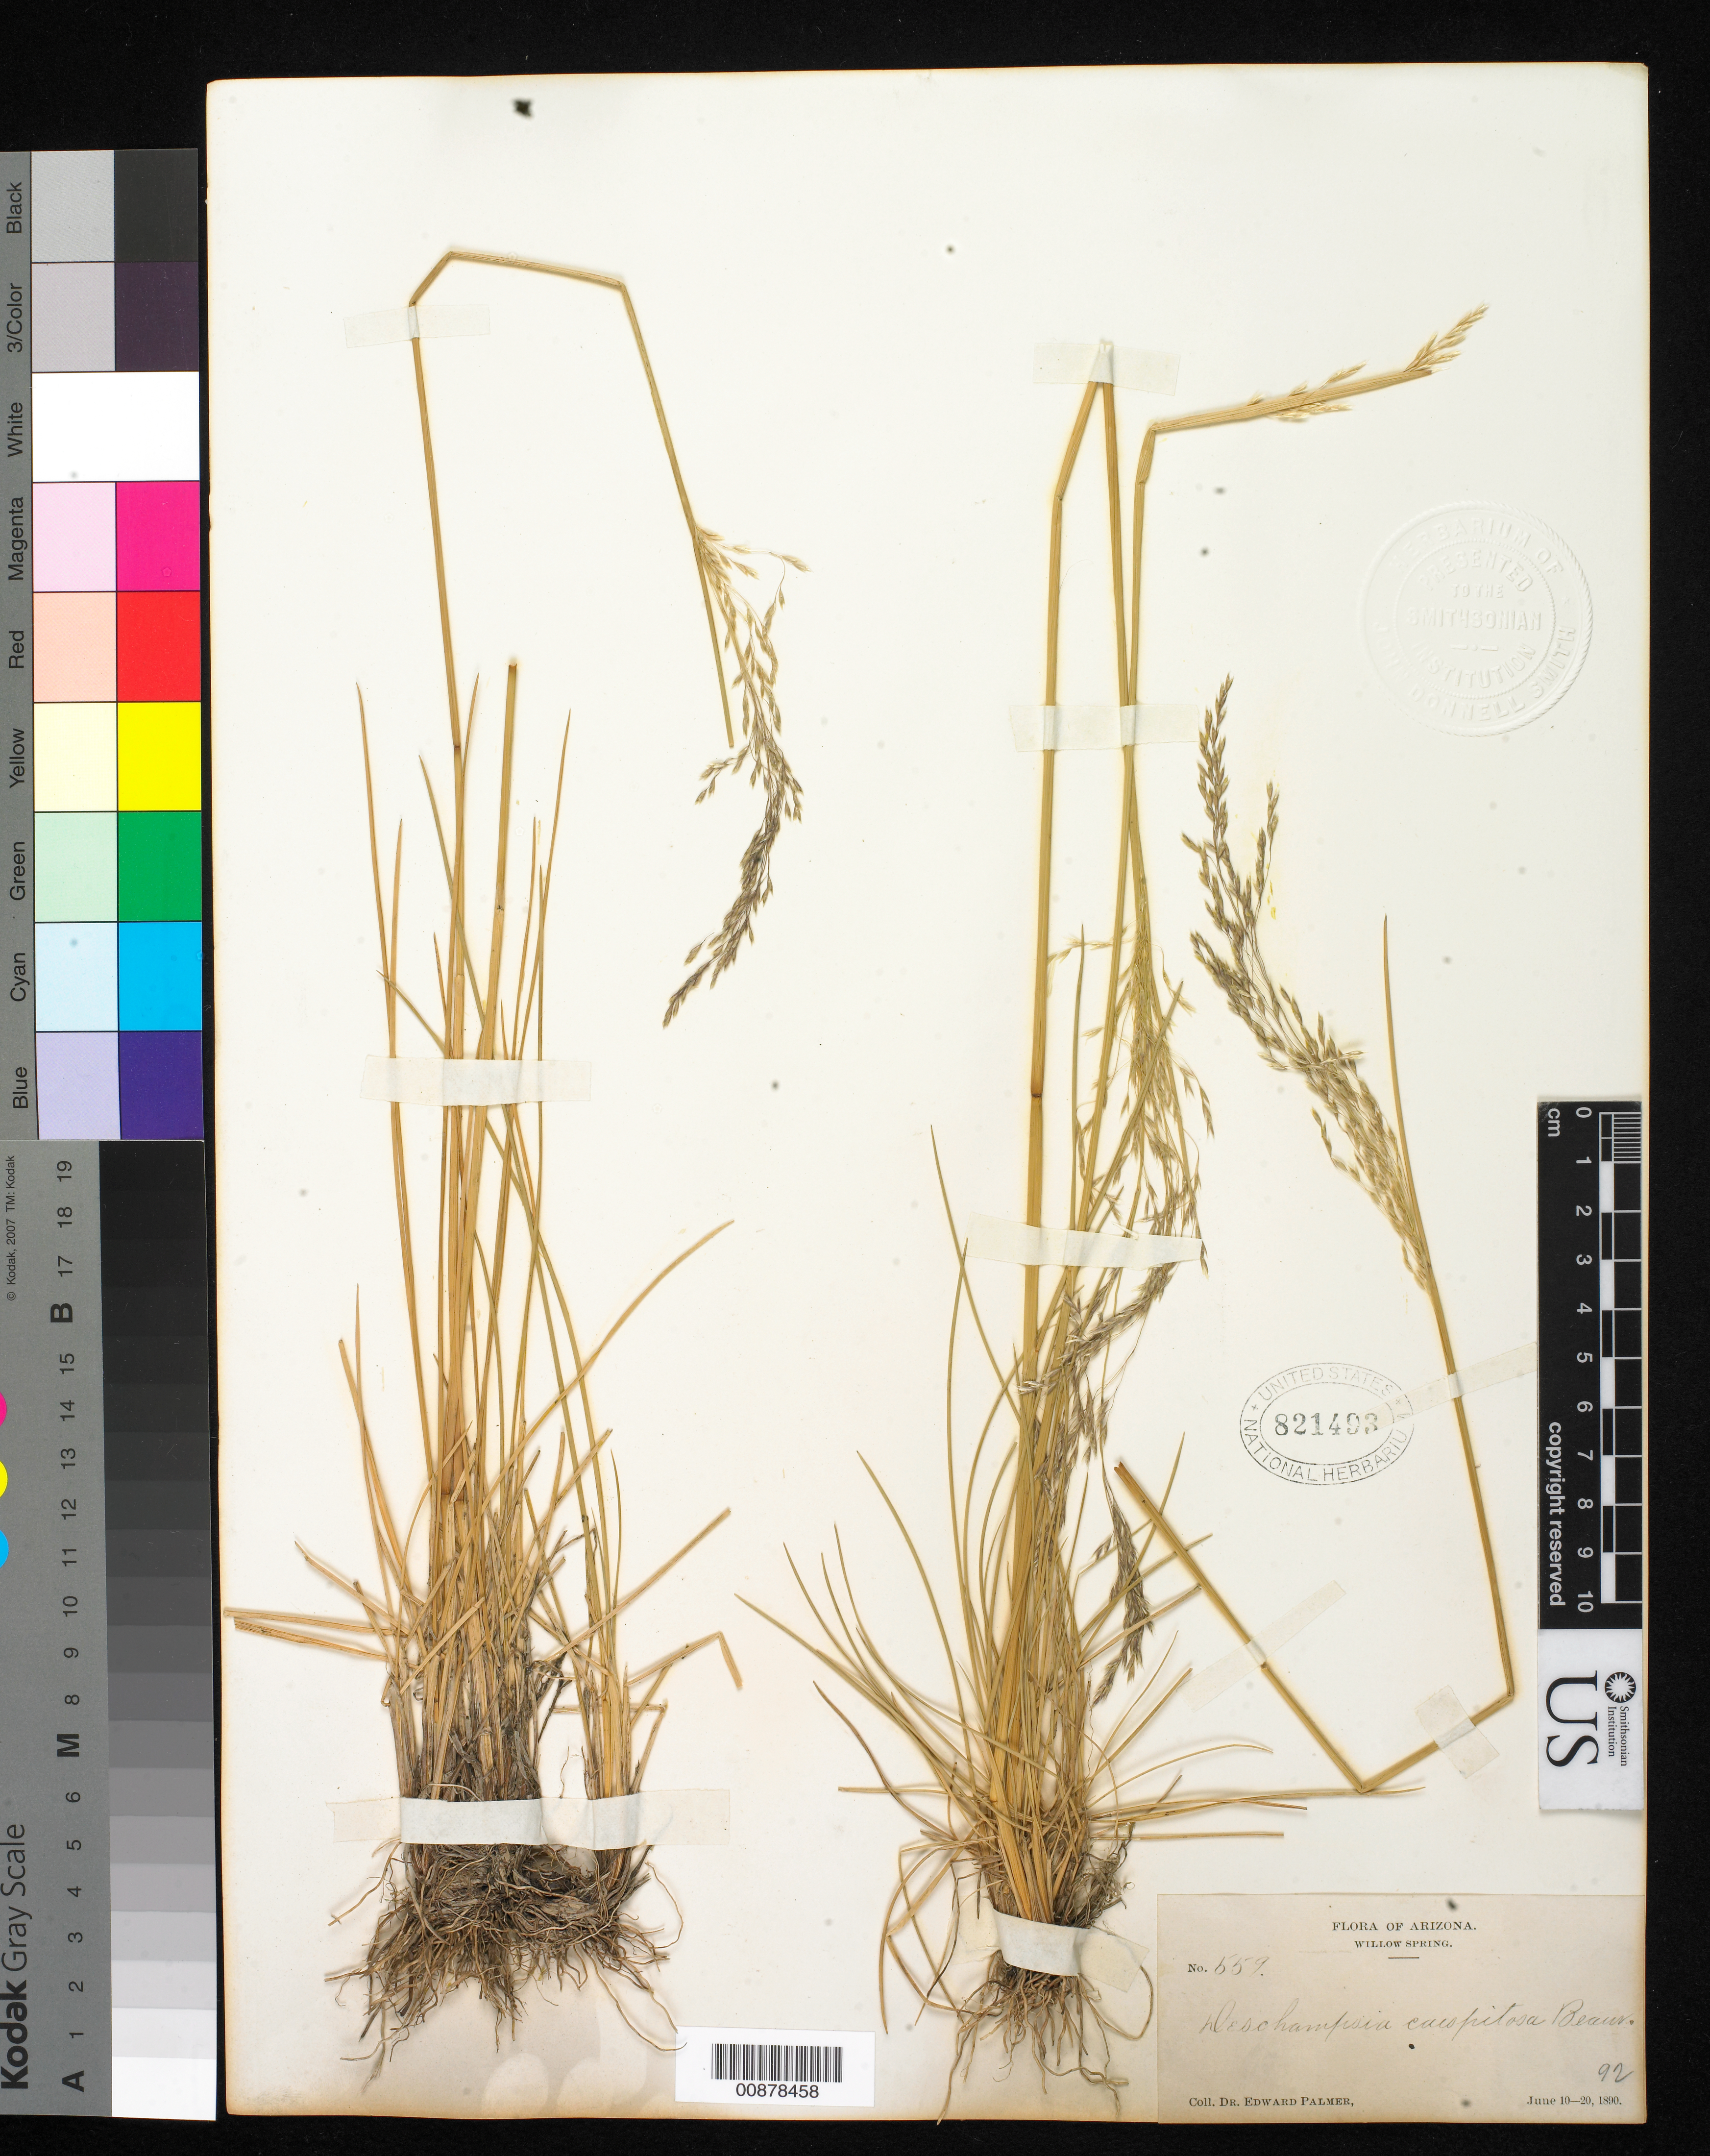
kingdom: Plantae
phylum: Tracheophyta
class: Liliopsida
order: Poales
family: Poaceae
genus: Deschampsia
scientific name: Deschampsia cespitosa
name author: (L.) P. Beauv.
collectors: E. Palmer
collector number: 559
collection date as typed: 10 Jun 1890 to 20 Jun 1890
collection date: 1890-06-10/1890-06-20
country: United States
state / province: Arizona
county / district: Coconino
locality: Willow Spring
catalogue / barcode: US 821493